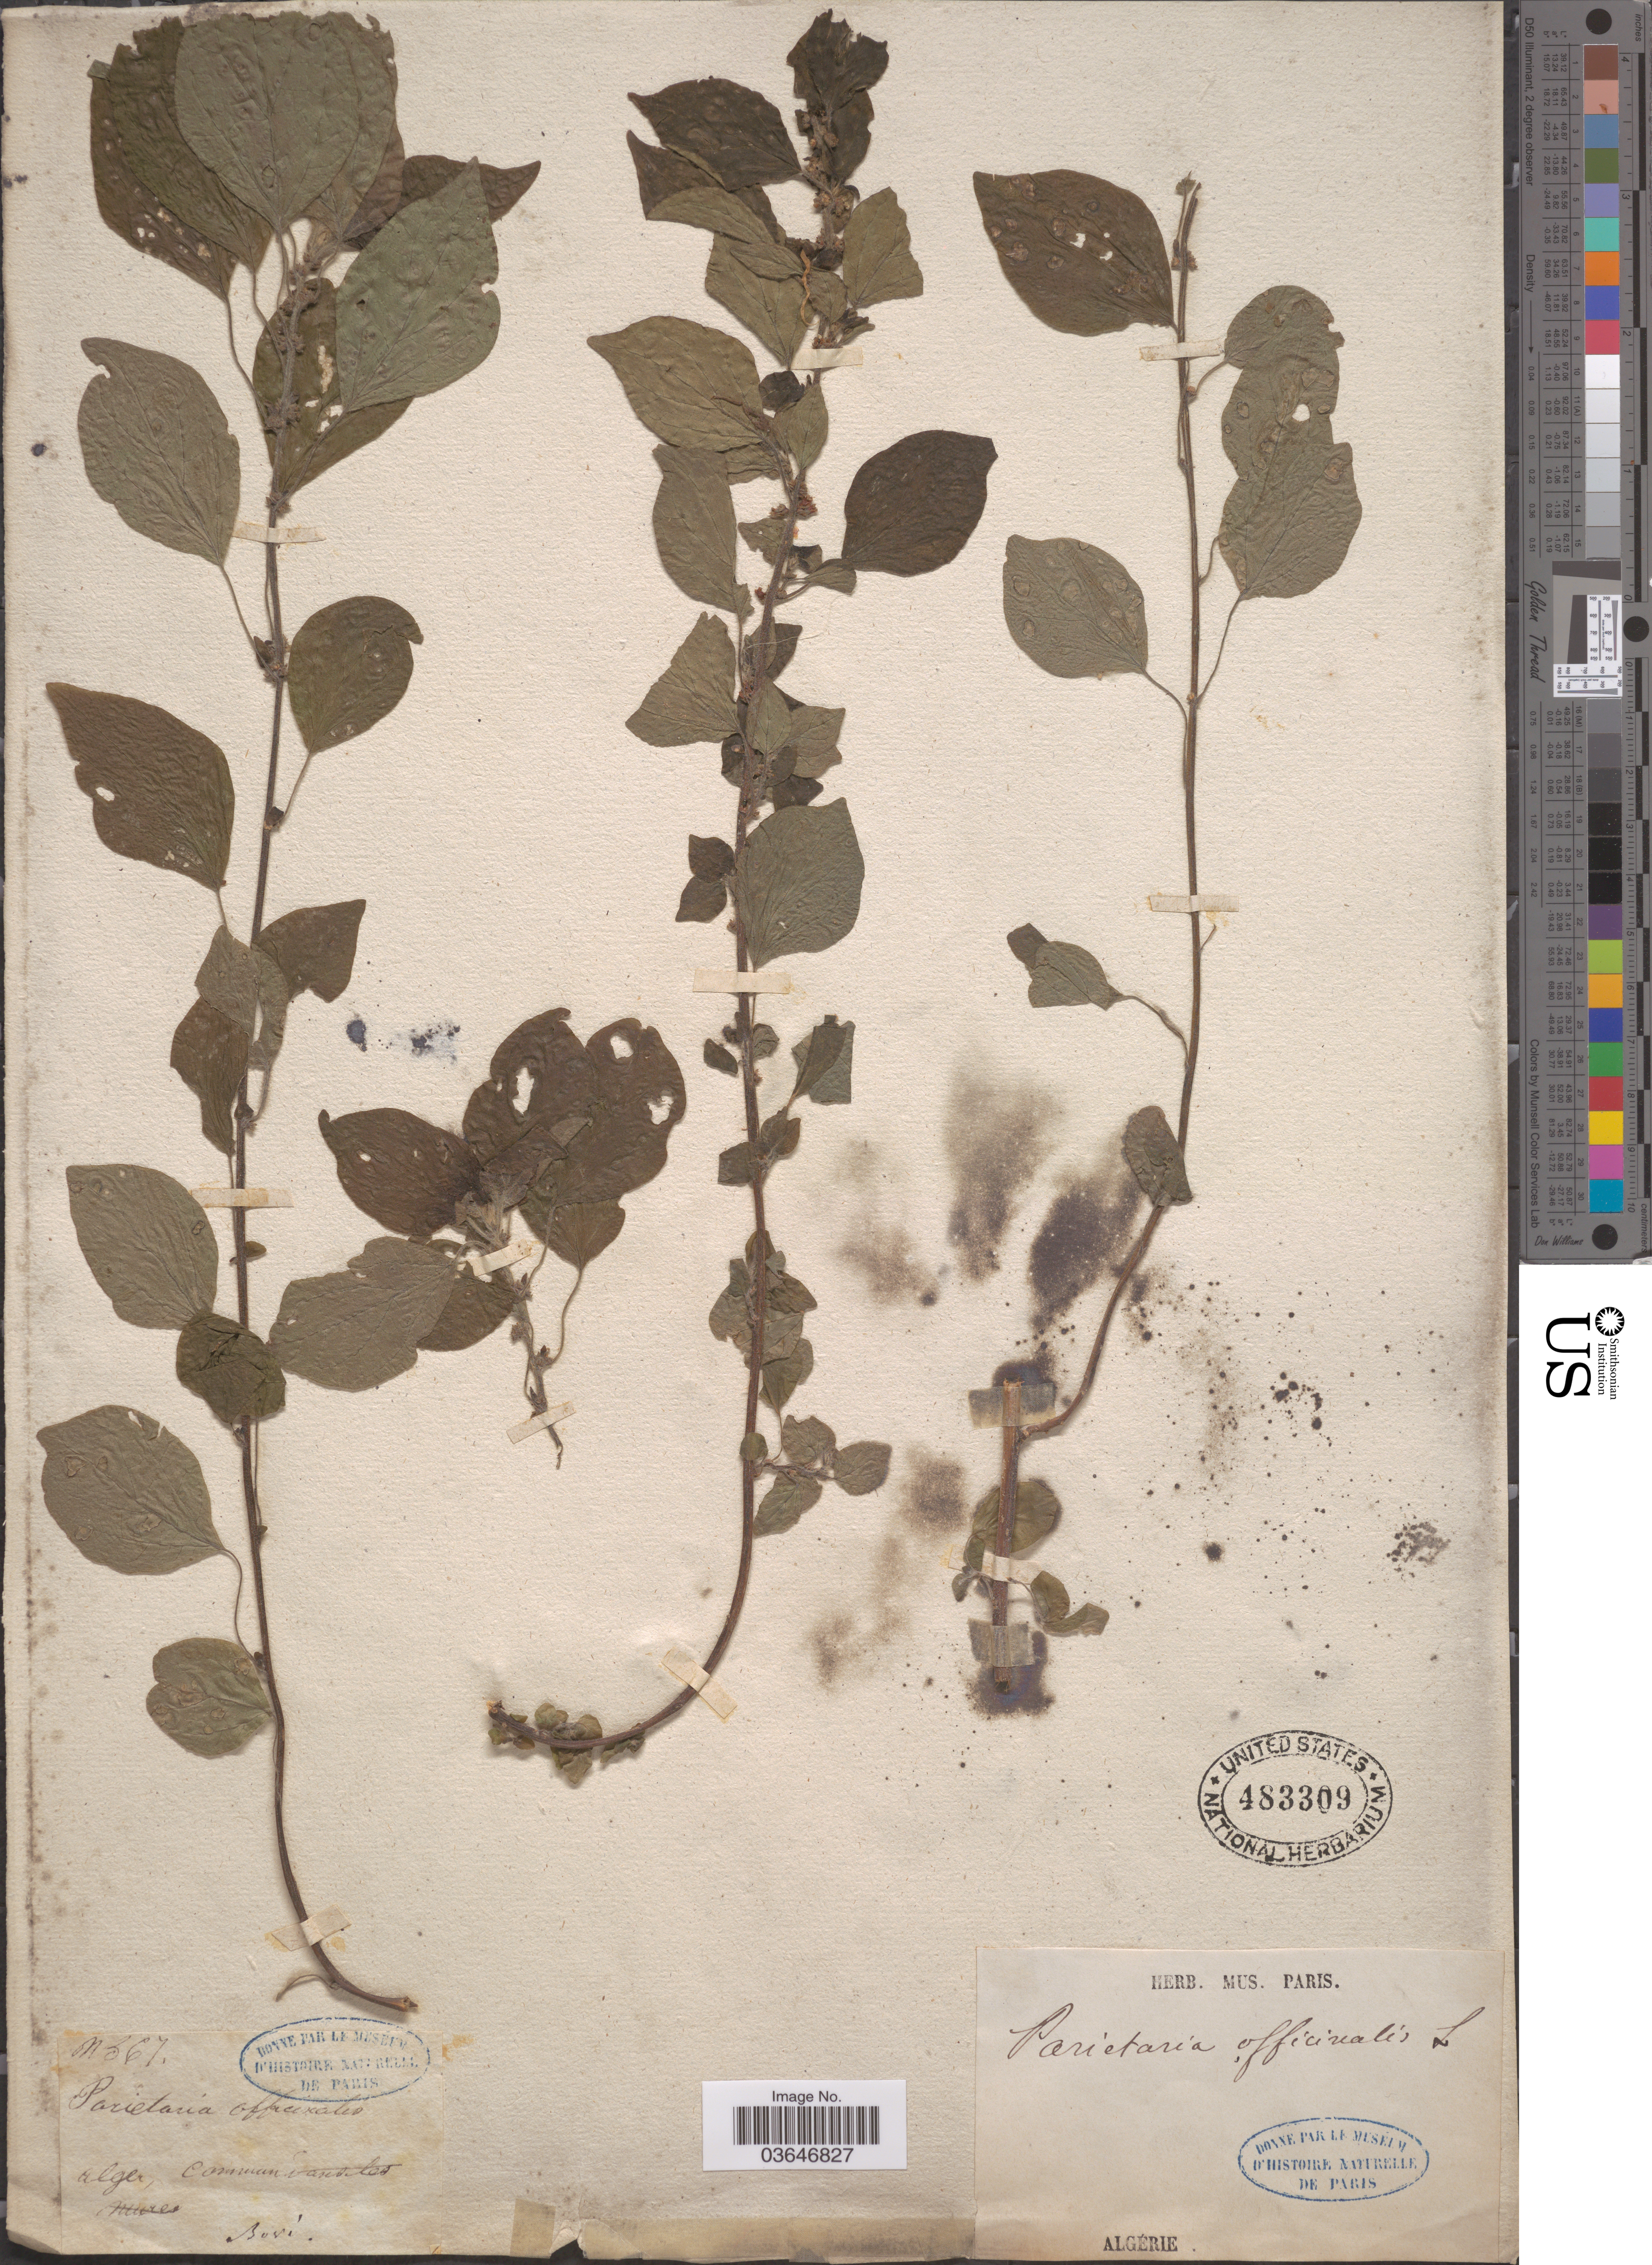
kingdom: Plantae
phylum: Tracheophyta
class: Magnoliopsida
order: Rosales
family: Urticaceae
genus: Parietaria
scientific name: Parietaria officinalis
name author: L.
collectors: Bovi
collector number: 367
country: Algeria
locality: Alger.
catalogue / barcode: US 483309